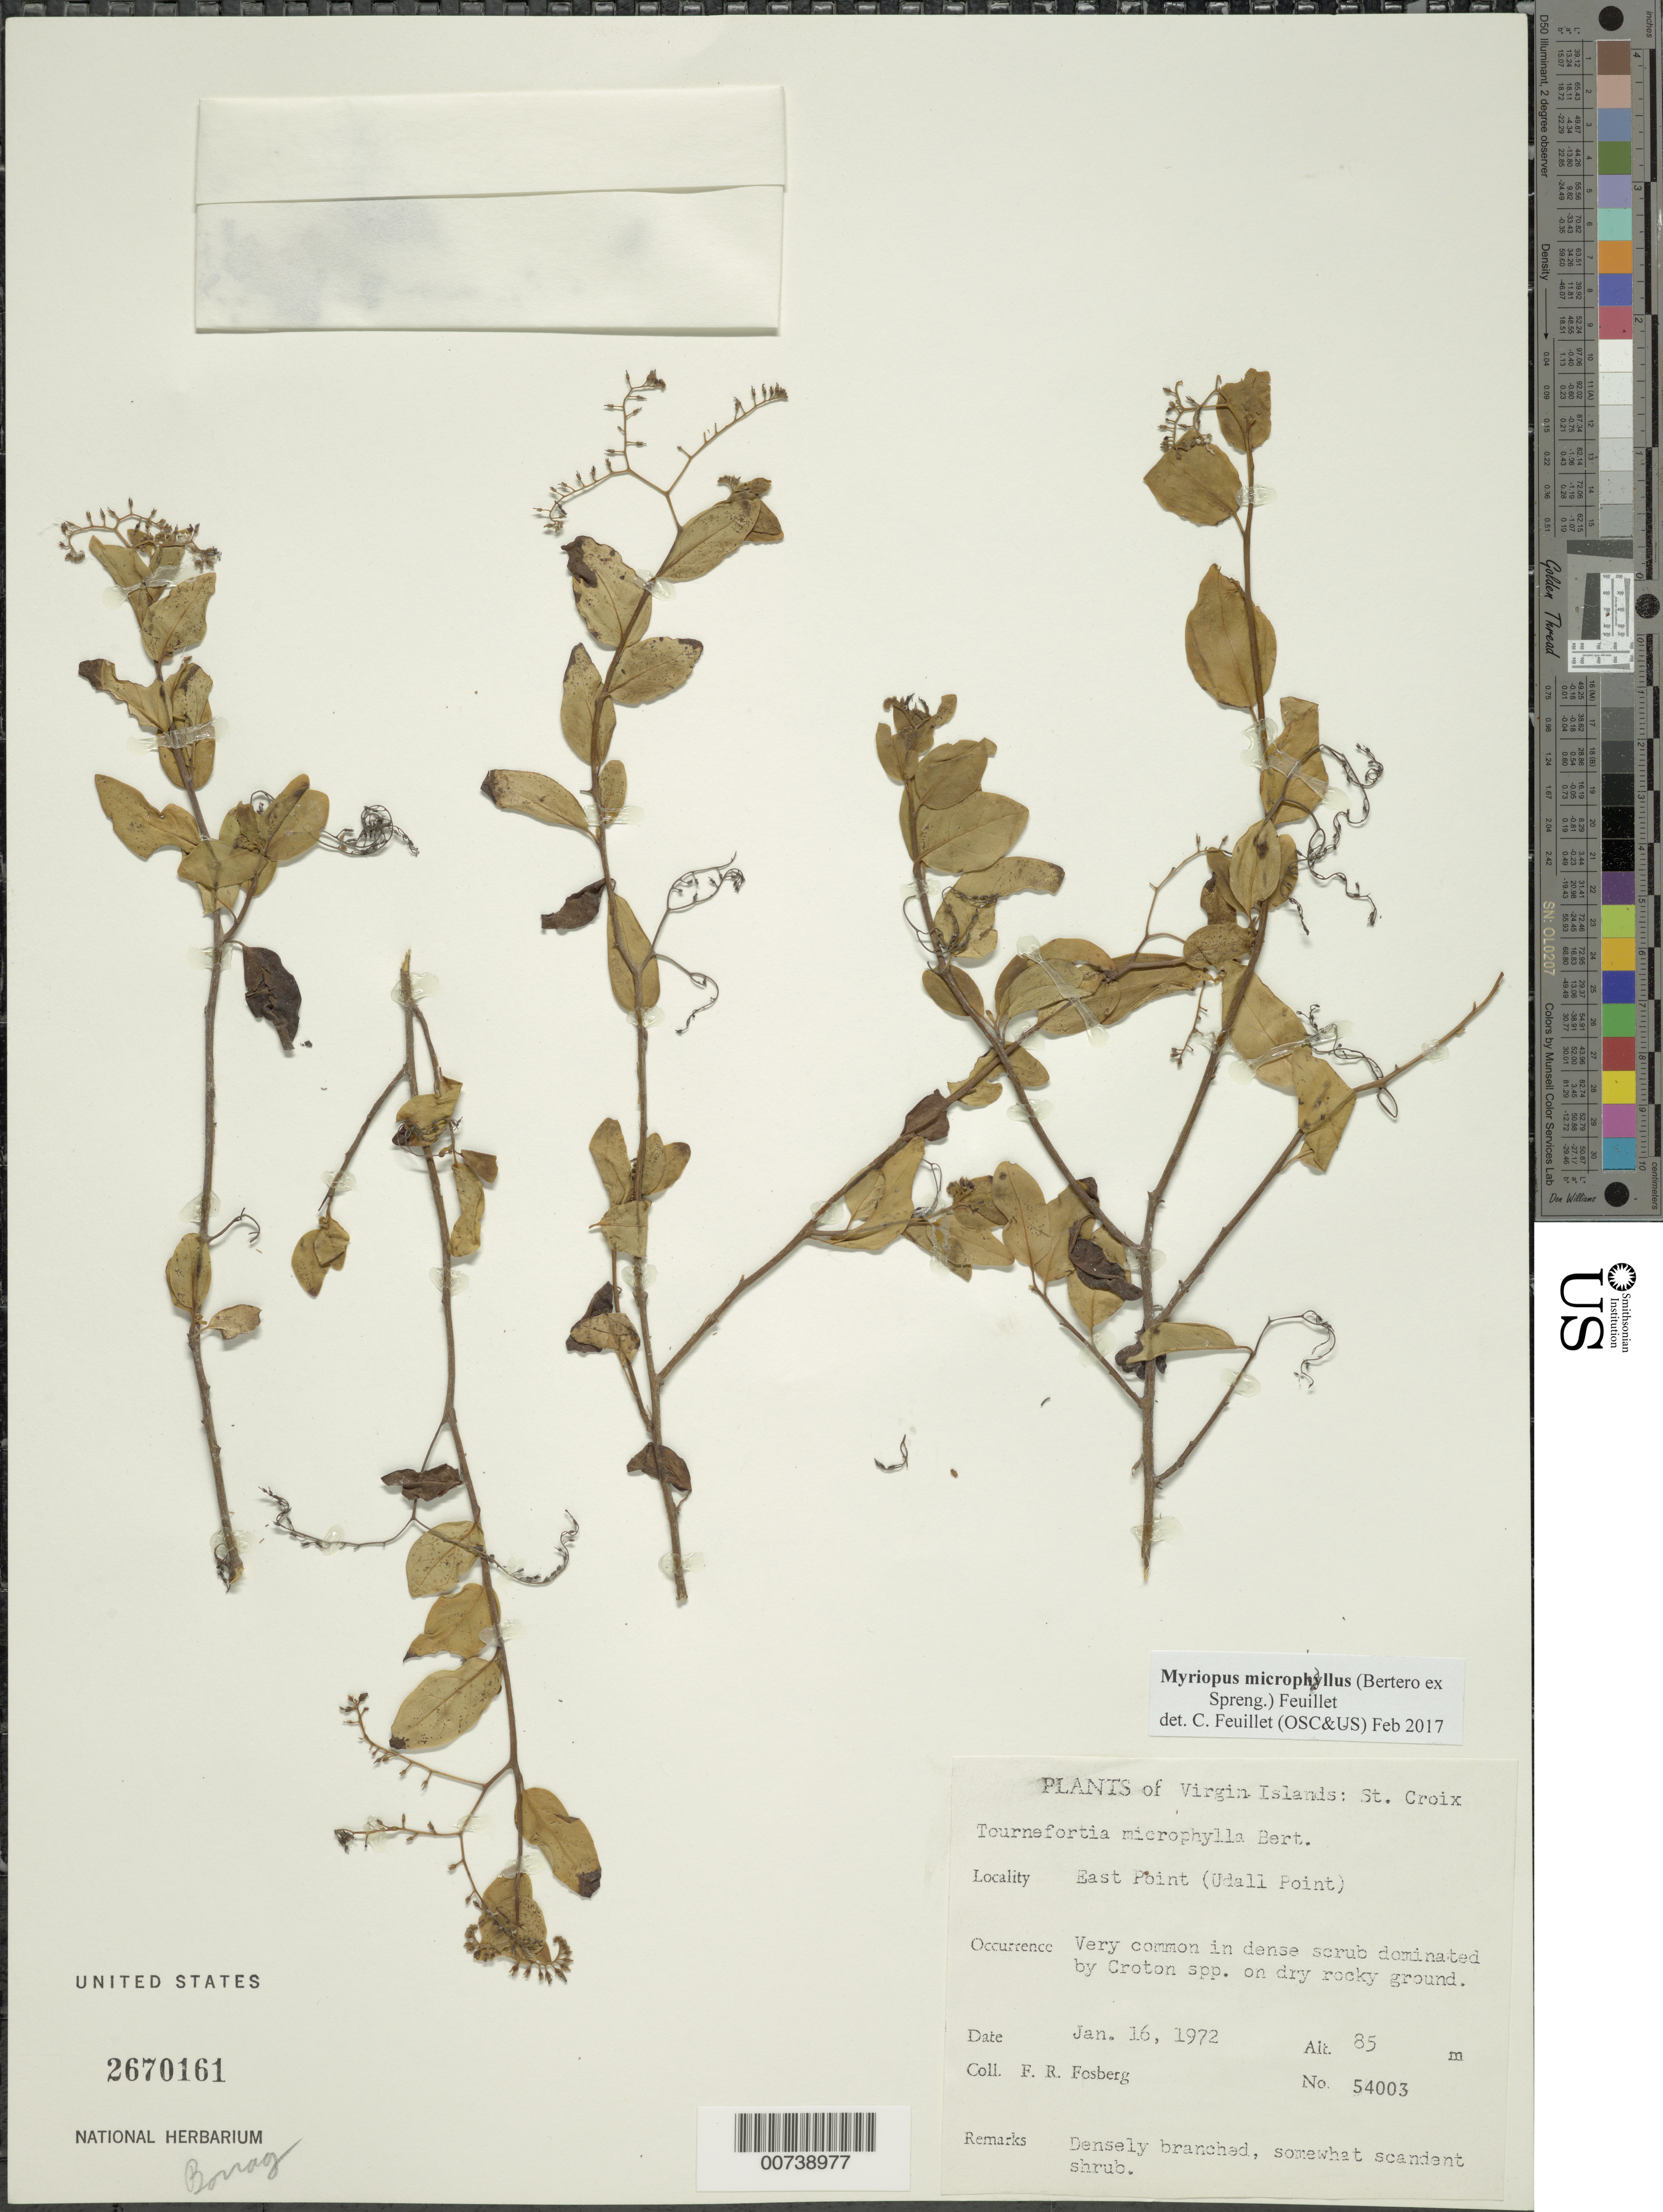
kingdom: Plantae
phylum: Tracheophyta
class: Magnoliopsida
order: Boraginales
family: Heliotropiaceae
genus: Myriopus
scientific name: Myriopus microphyllus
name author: (Bertero ex Spreng.) Feuillet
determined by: Feuillet, C.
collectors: F. R. Fosberg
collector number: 54003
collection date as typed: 16 Jan 1972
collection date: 1972-01-16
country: U.S. Virgin Islands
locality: East Point (Udall Point)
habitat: Very common in dense scrub dominated by Croton spp. On dry rocky ground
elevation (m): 85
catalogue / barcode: US 2670161